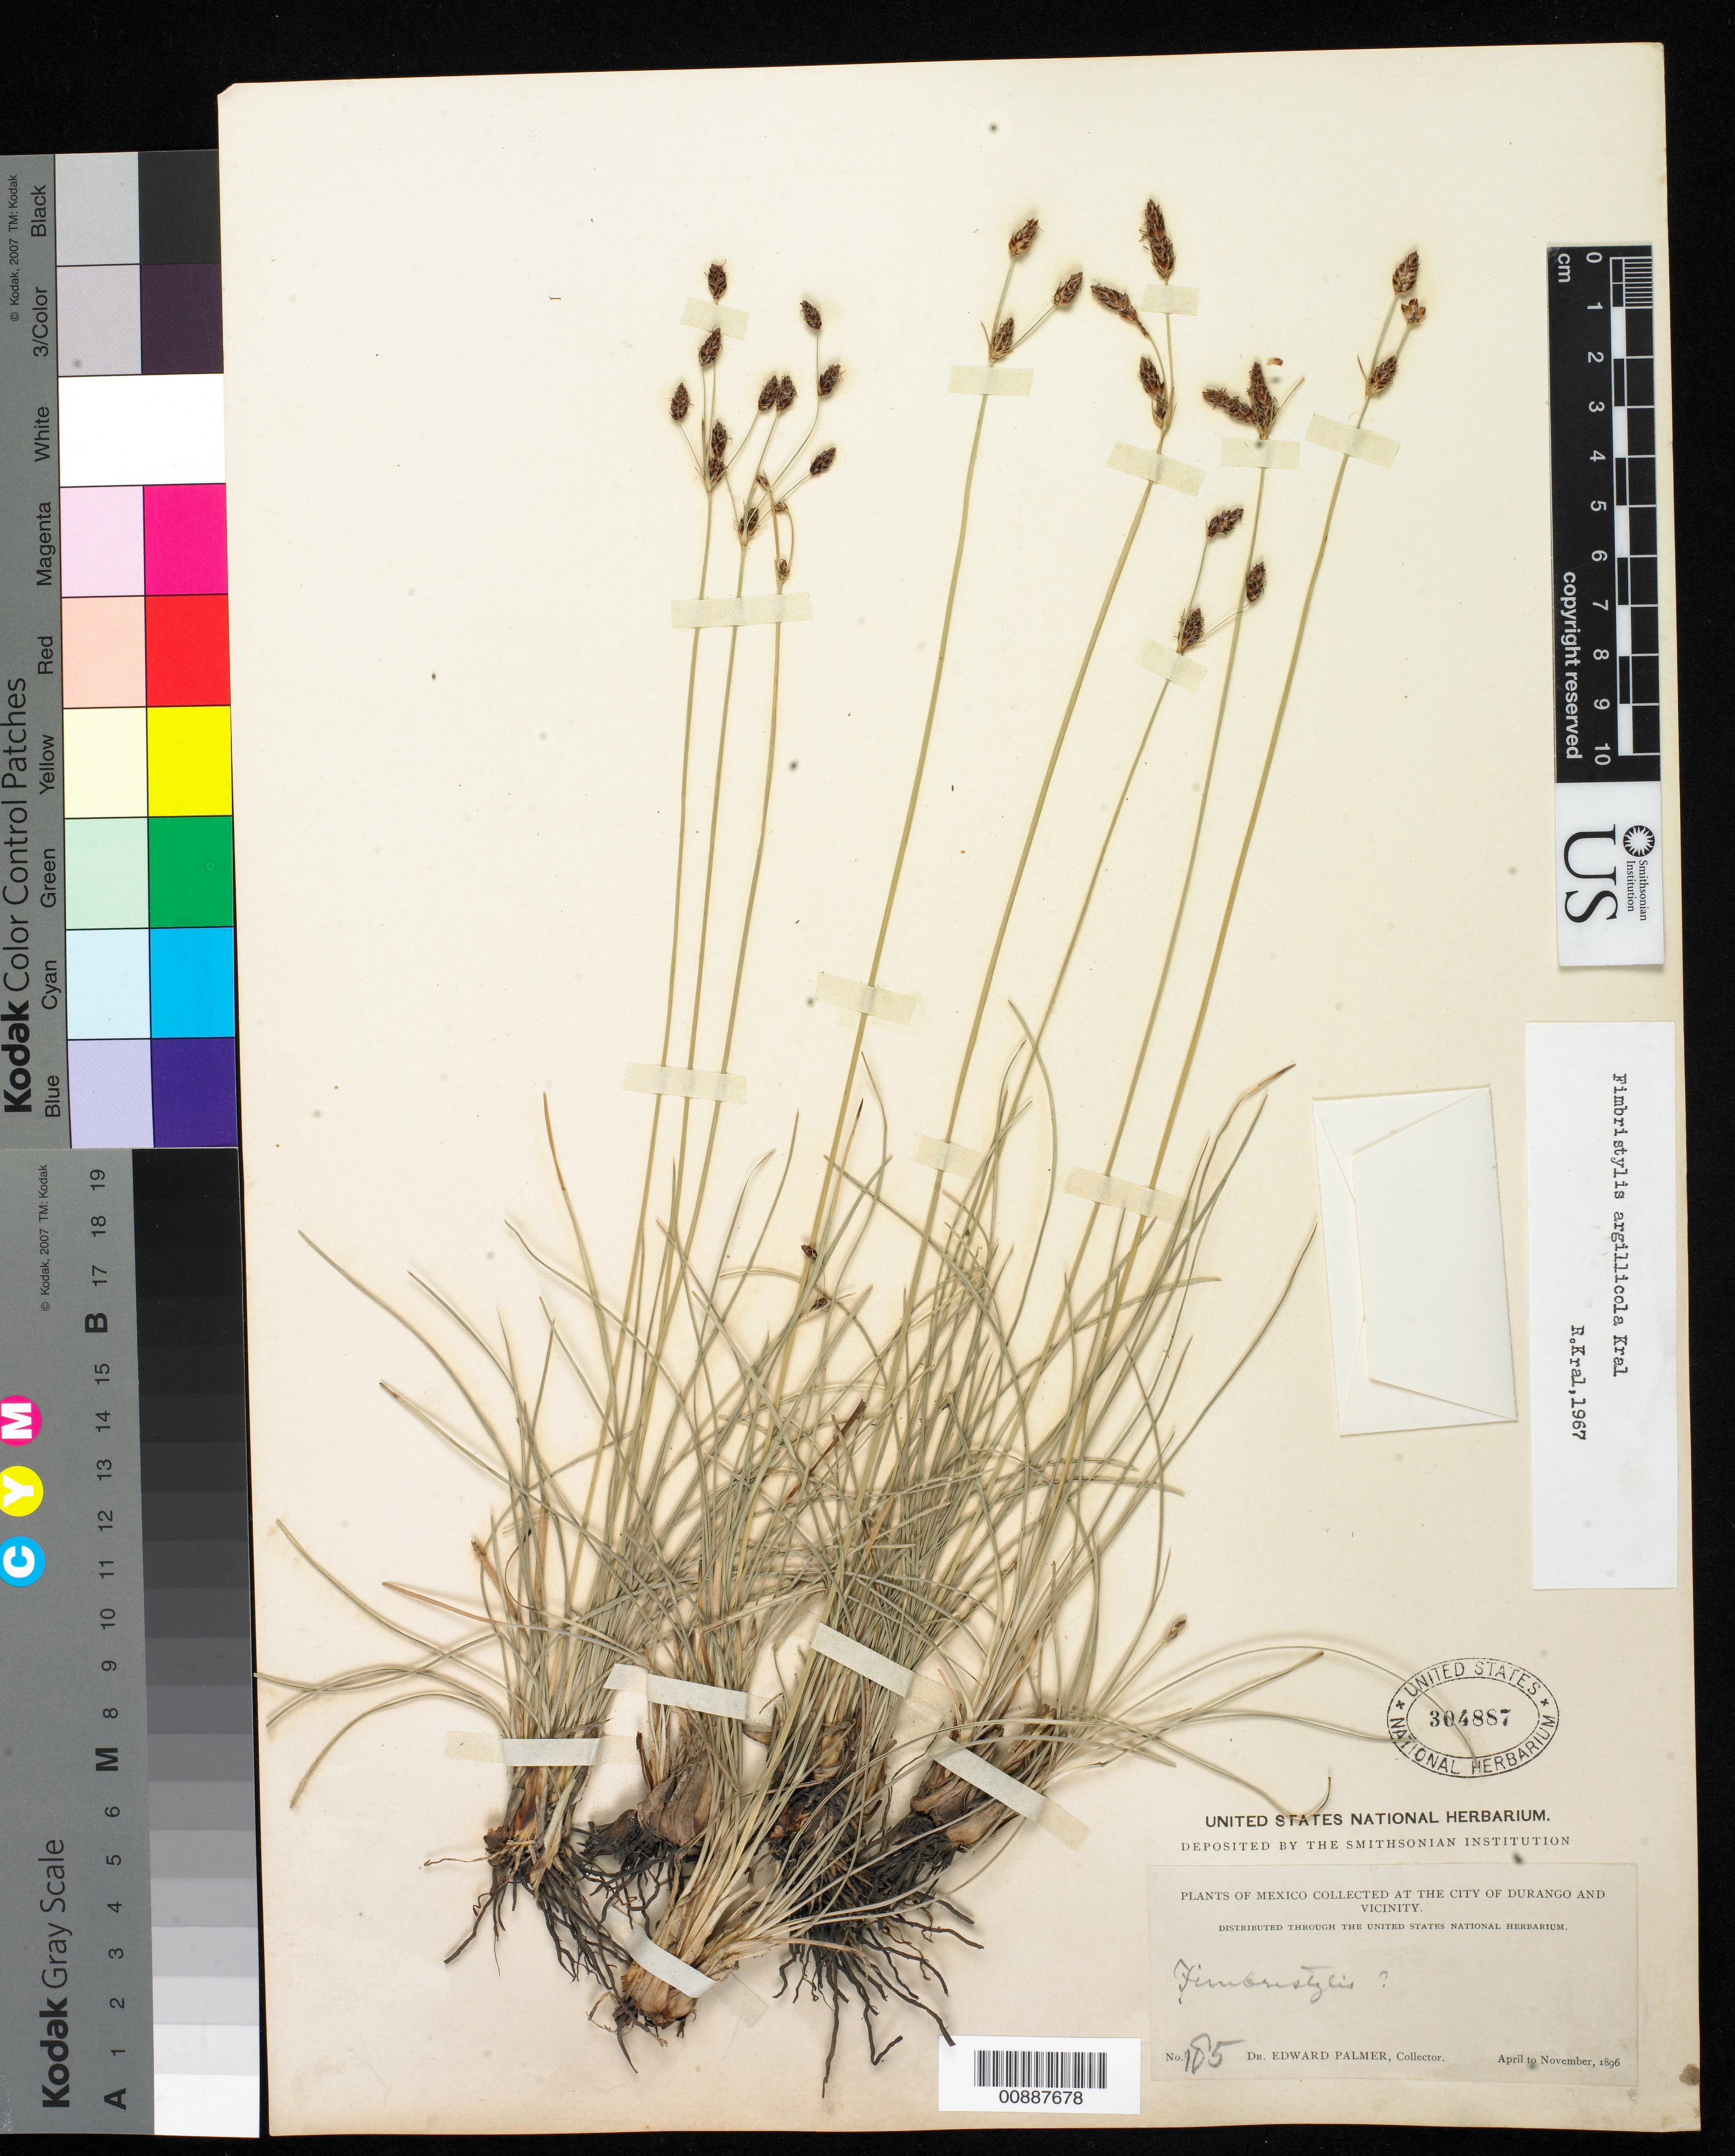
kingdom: Plantae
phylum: Tracheophyta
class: Liliopsida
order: Poales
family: Cyperaceae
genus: Fimbristylis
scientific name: Fimbristylis argillicola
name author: Kral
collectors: E. Palmer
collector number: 185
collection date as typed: Apr 1896 to -- Nov 1896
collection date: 1896-04/1896-11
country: Mexico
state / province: Durango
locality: City of Durango and vicinity.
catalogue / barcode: US 304887